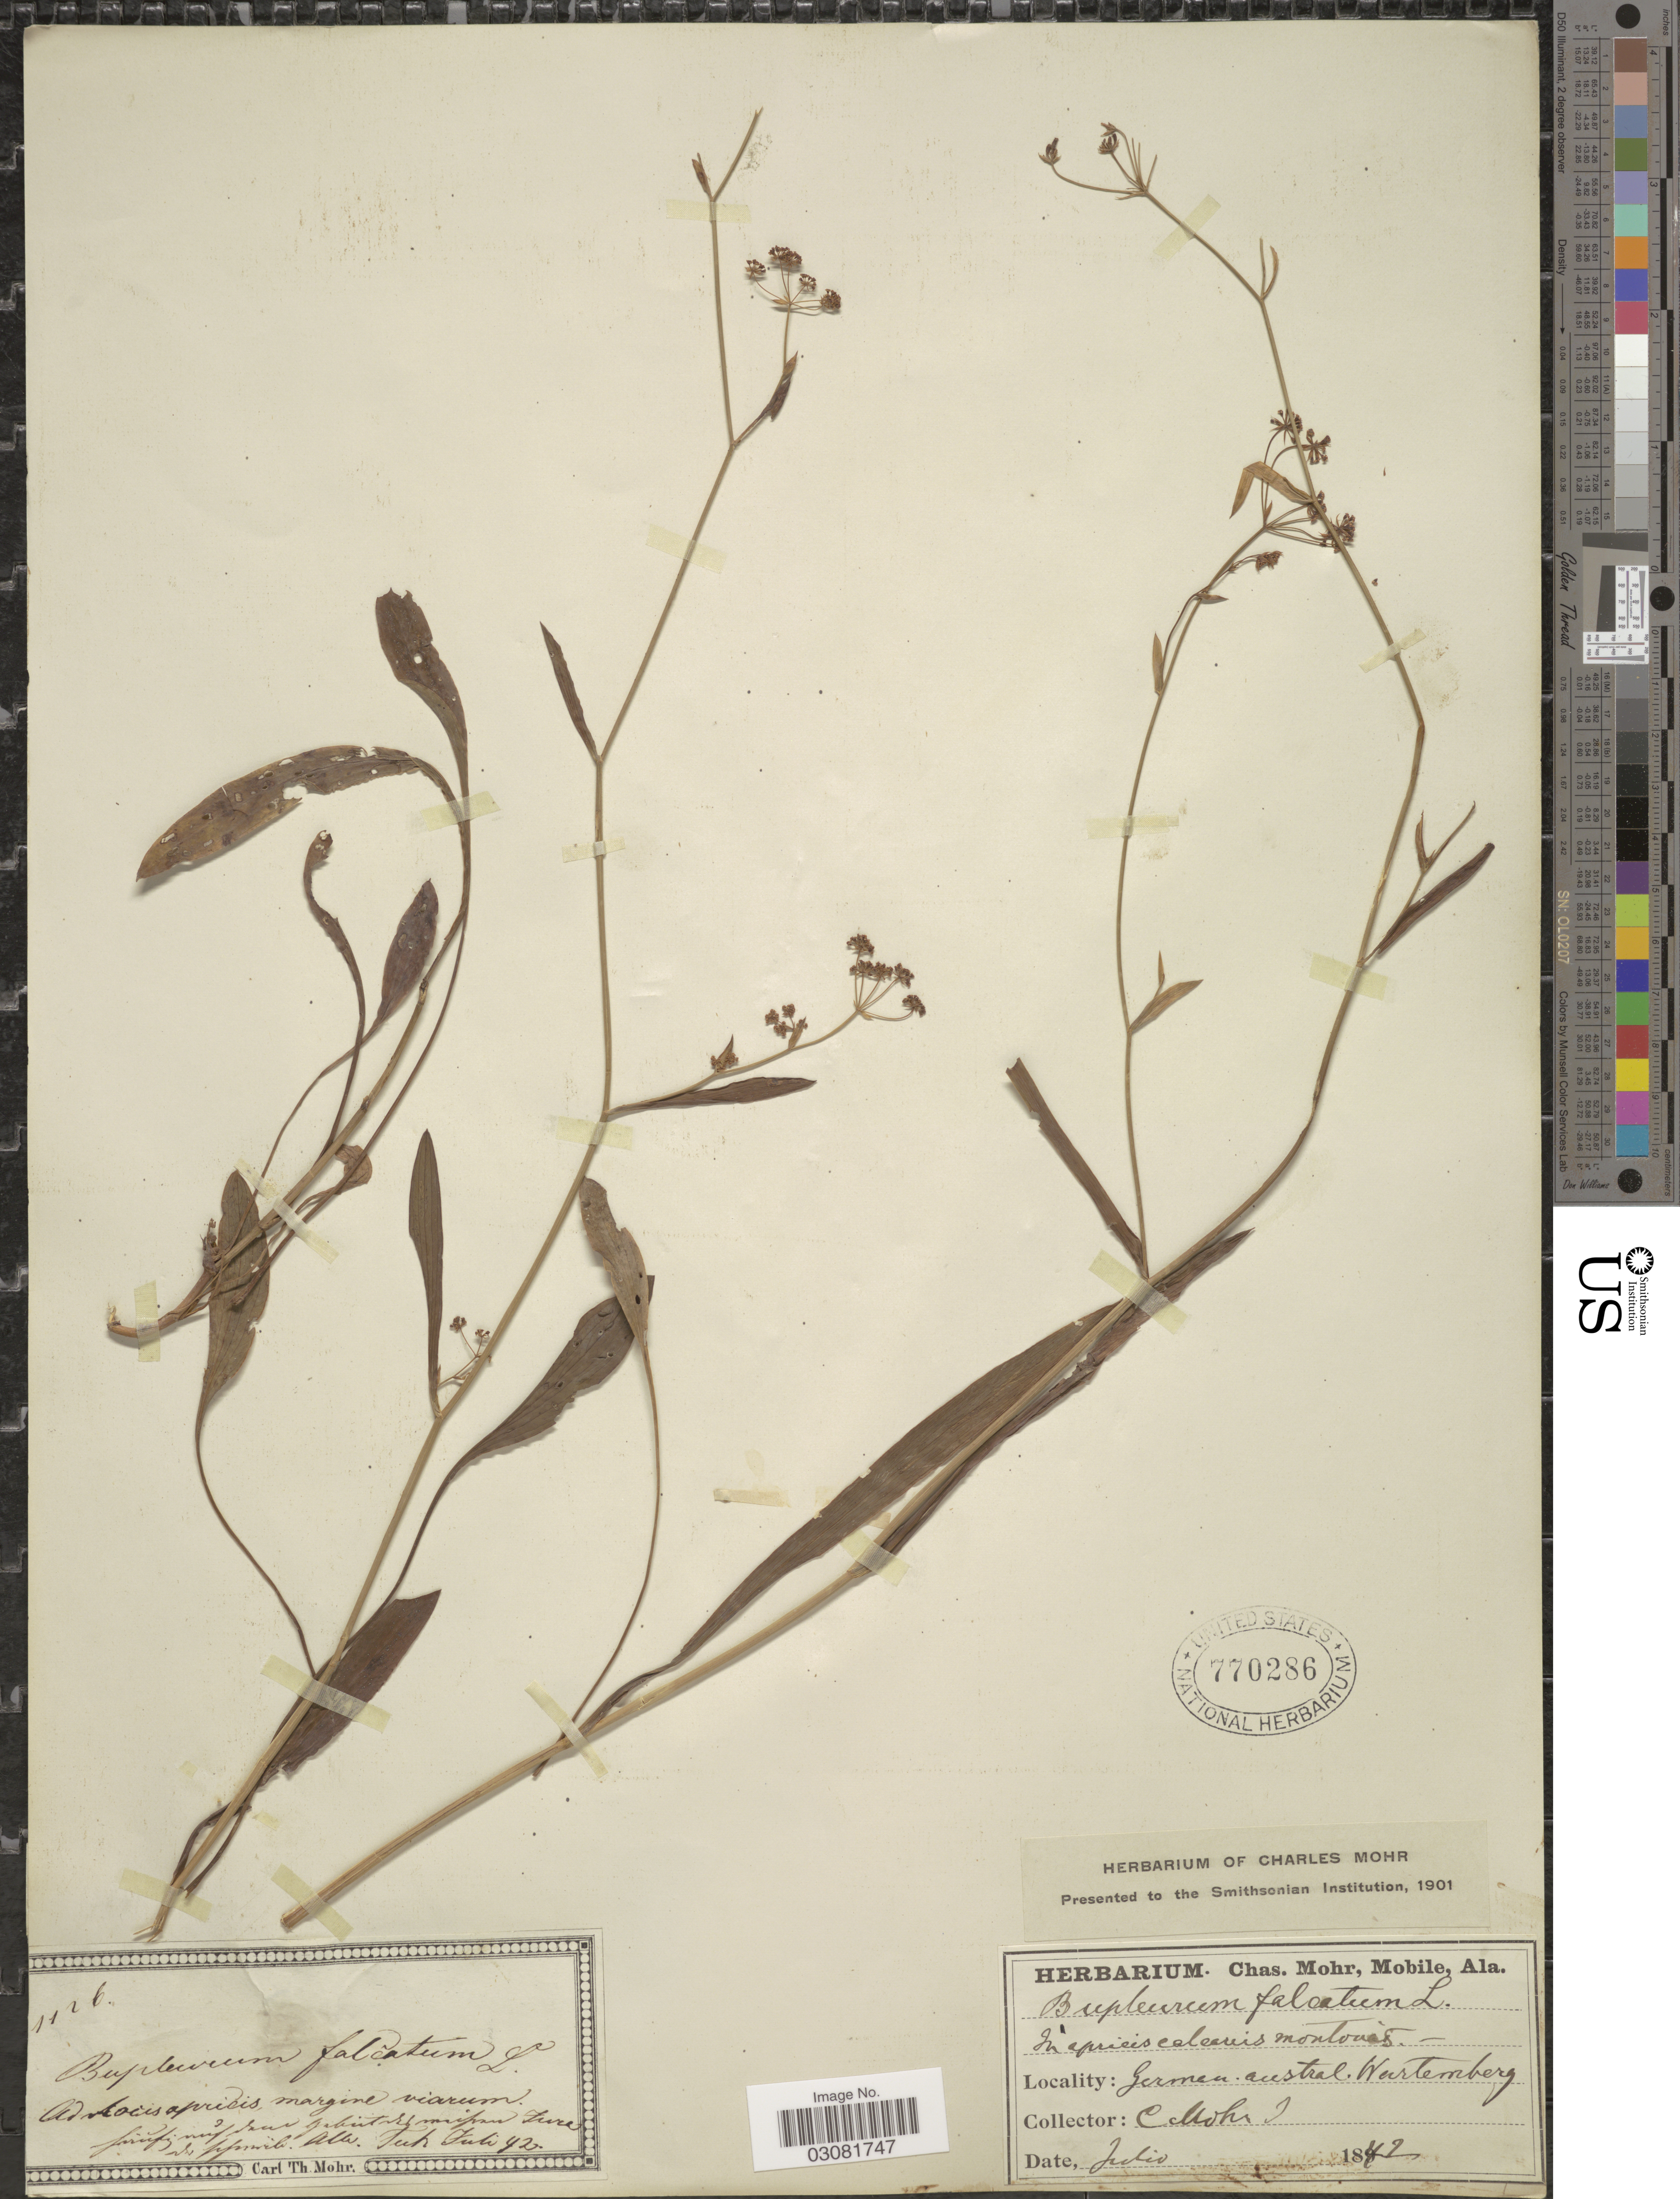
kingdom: Plantae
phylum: Tracheophyta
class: Magnoliopsida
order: Apiales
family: Apiaceae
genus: Bupleurum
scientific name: Bupleurum falcatum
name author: L.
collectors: C. T. Mohr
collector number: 1426*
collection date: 1842-07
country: Germany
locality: German, austral. Wartemberg.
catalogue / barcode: US 770286